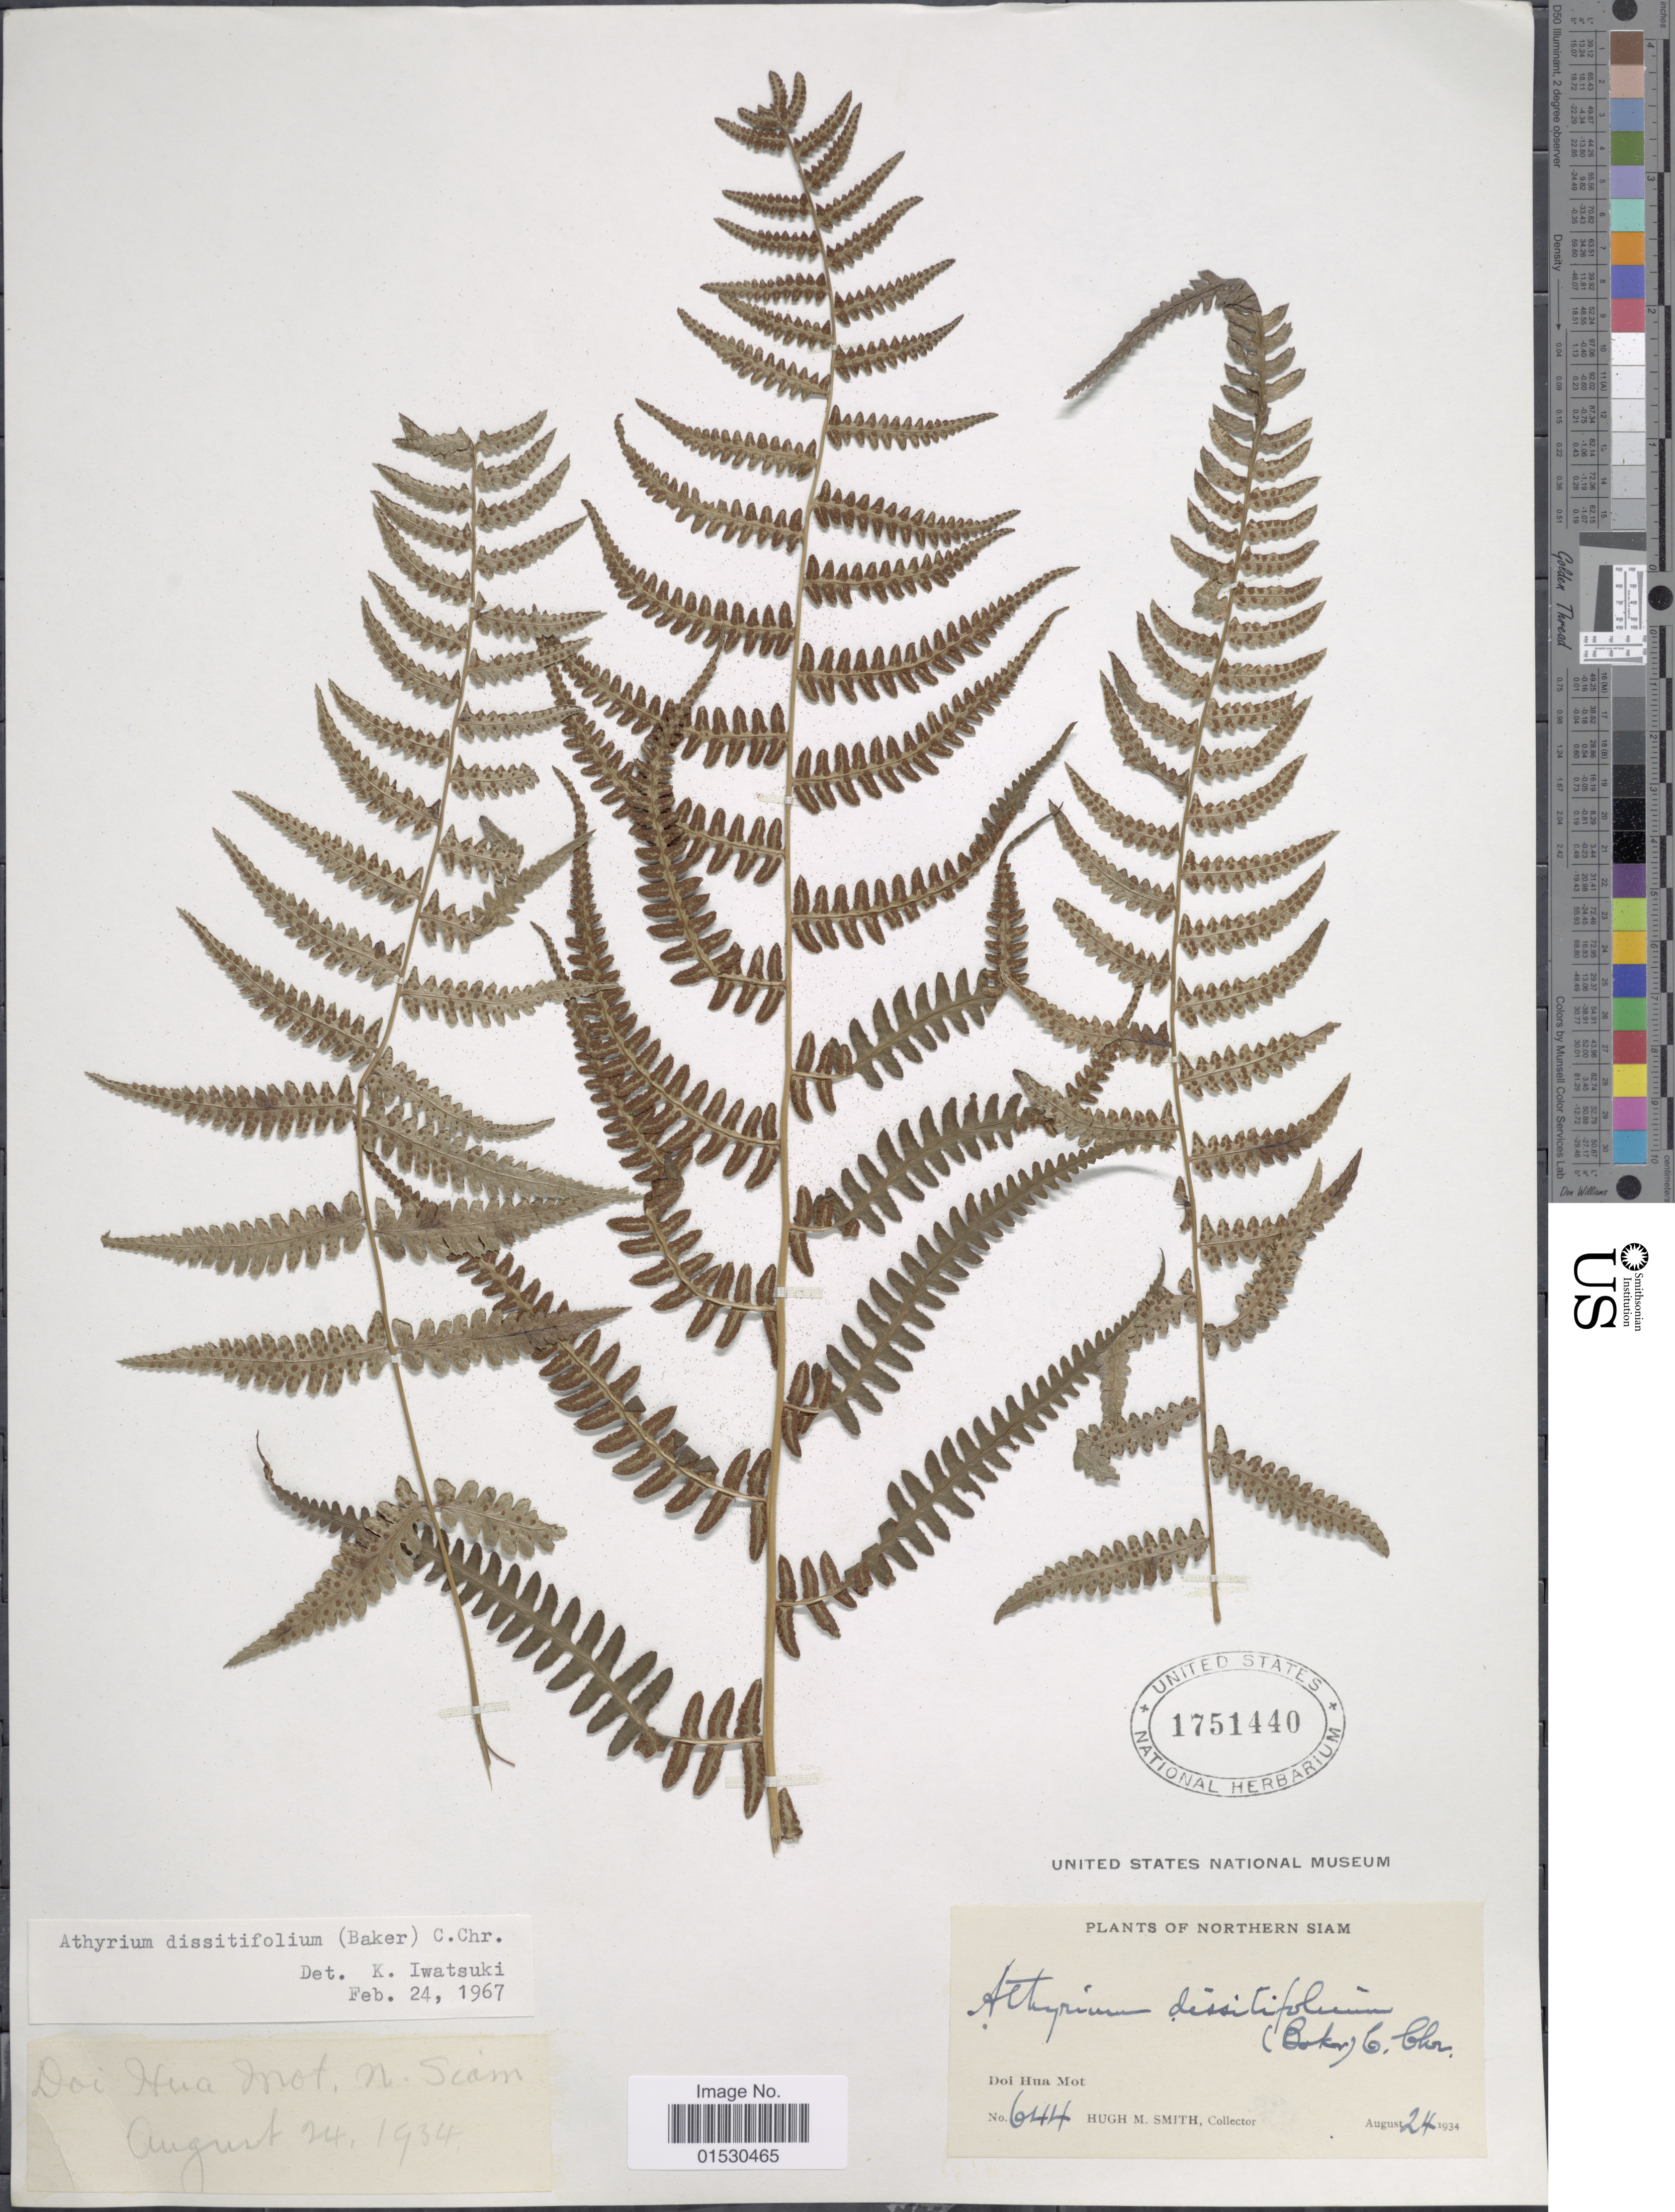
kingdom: Plantae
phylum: Tracheophyta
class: Polypodiopsida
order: Polypodiales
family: Athyriaceae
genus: Athyrium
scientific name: Athyrium dissitifolium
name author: (Baker) C. Chr.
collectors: H. M. Smith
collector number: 644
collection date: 1934-08-24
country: Thailand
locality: Northern Siam, Doi Hua Mot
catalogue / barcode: US 1751440